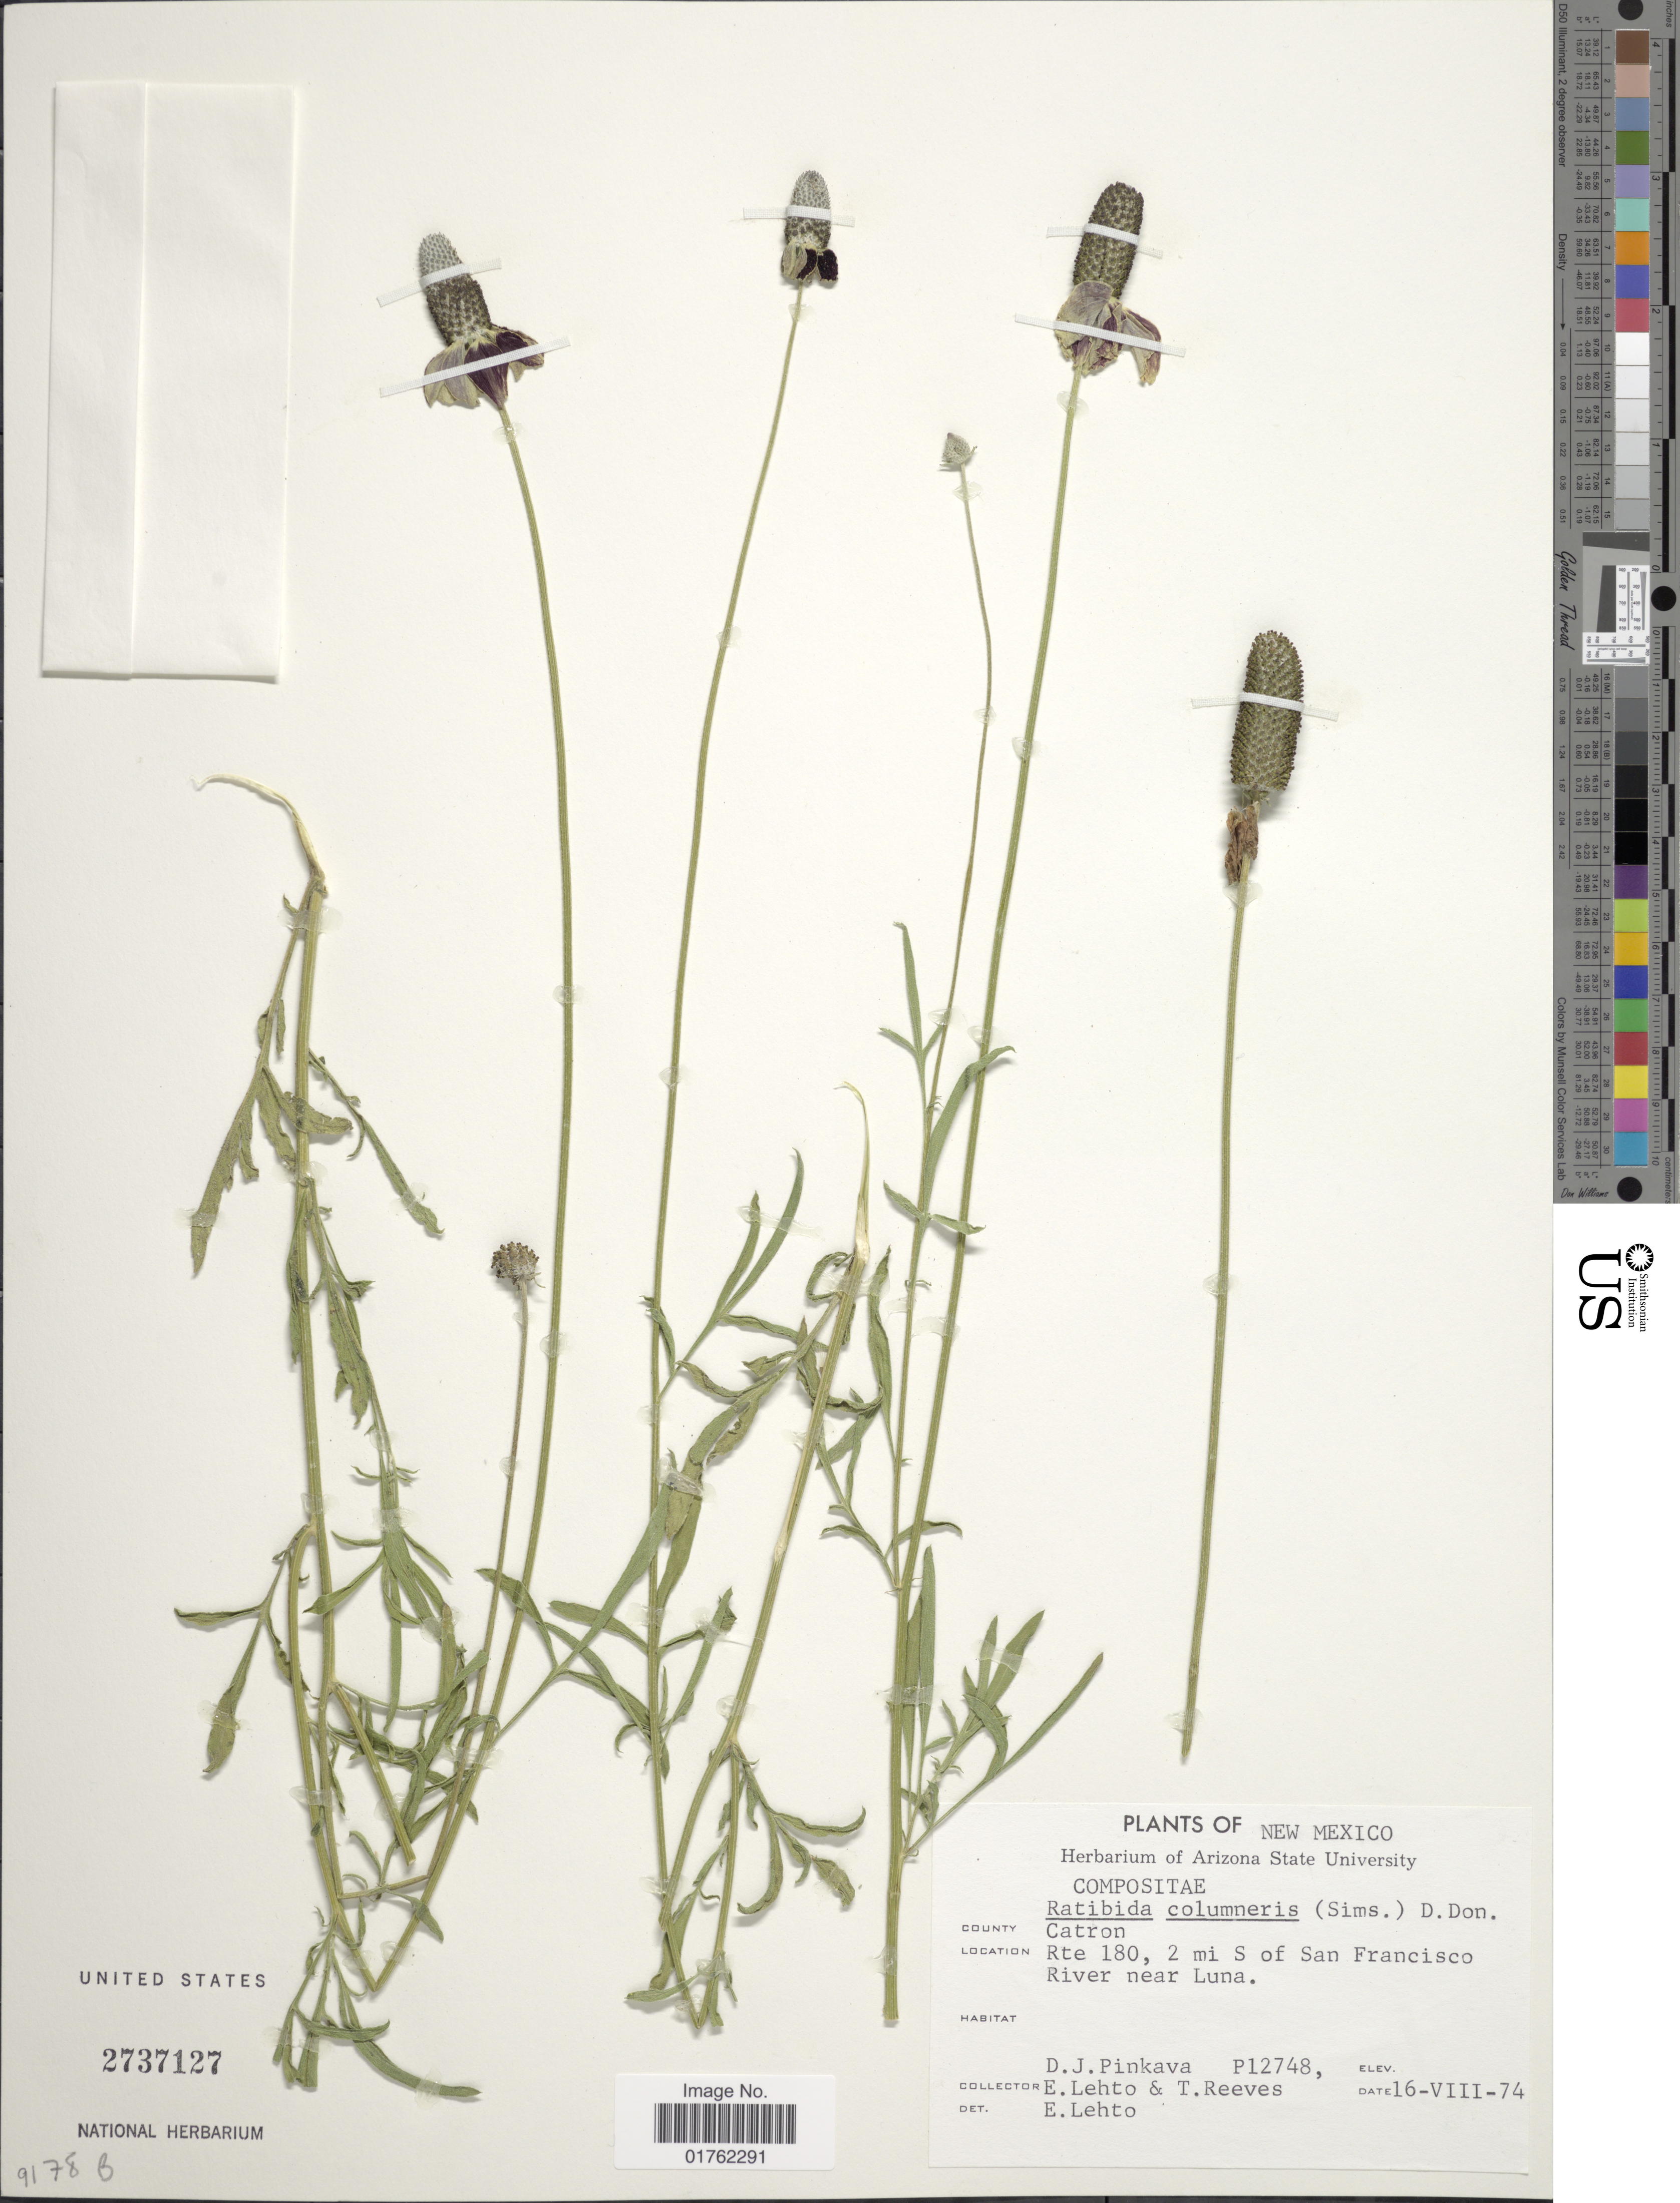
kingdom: Plantae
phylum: Tracheophyta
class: Magnoliopsida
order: Asterales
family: Asteraceae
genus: Ratibida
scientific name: Ratibida columnaris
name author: (Pursh) D. Don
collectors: D. J. Pinkava, E. Lehto & T. Reeves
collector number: P12748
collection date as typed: Transcribed d/m/y: 16/8/74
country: United States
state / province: New Mexico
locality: County: Catron, Rte 180, 2 mi S of San Francisco, River near Luna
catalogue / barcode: US 2737127